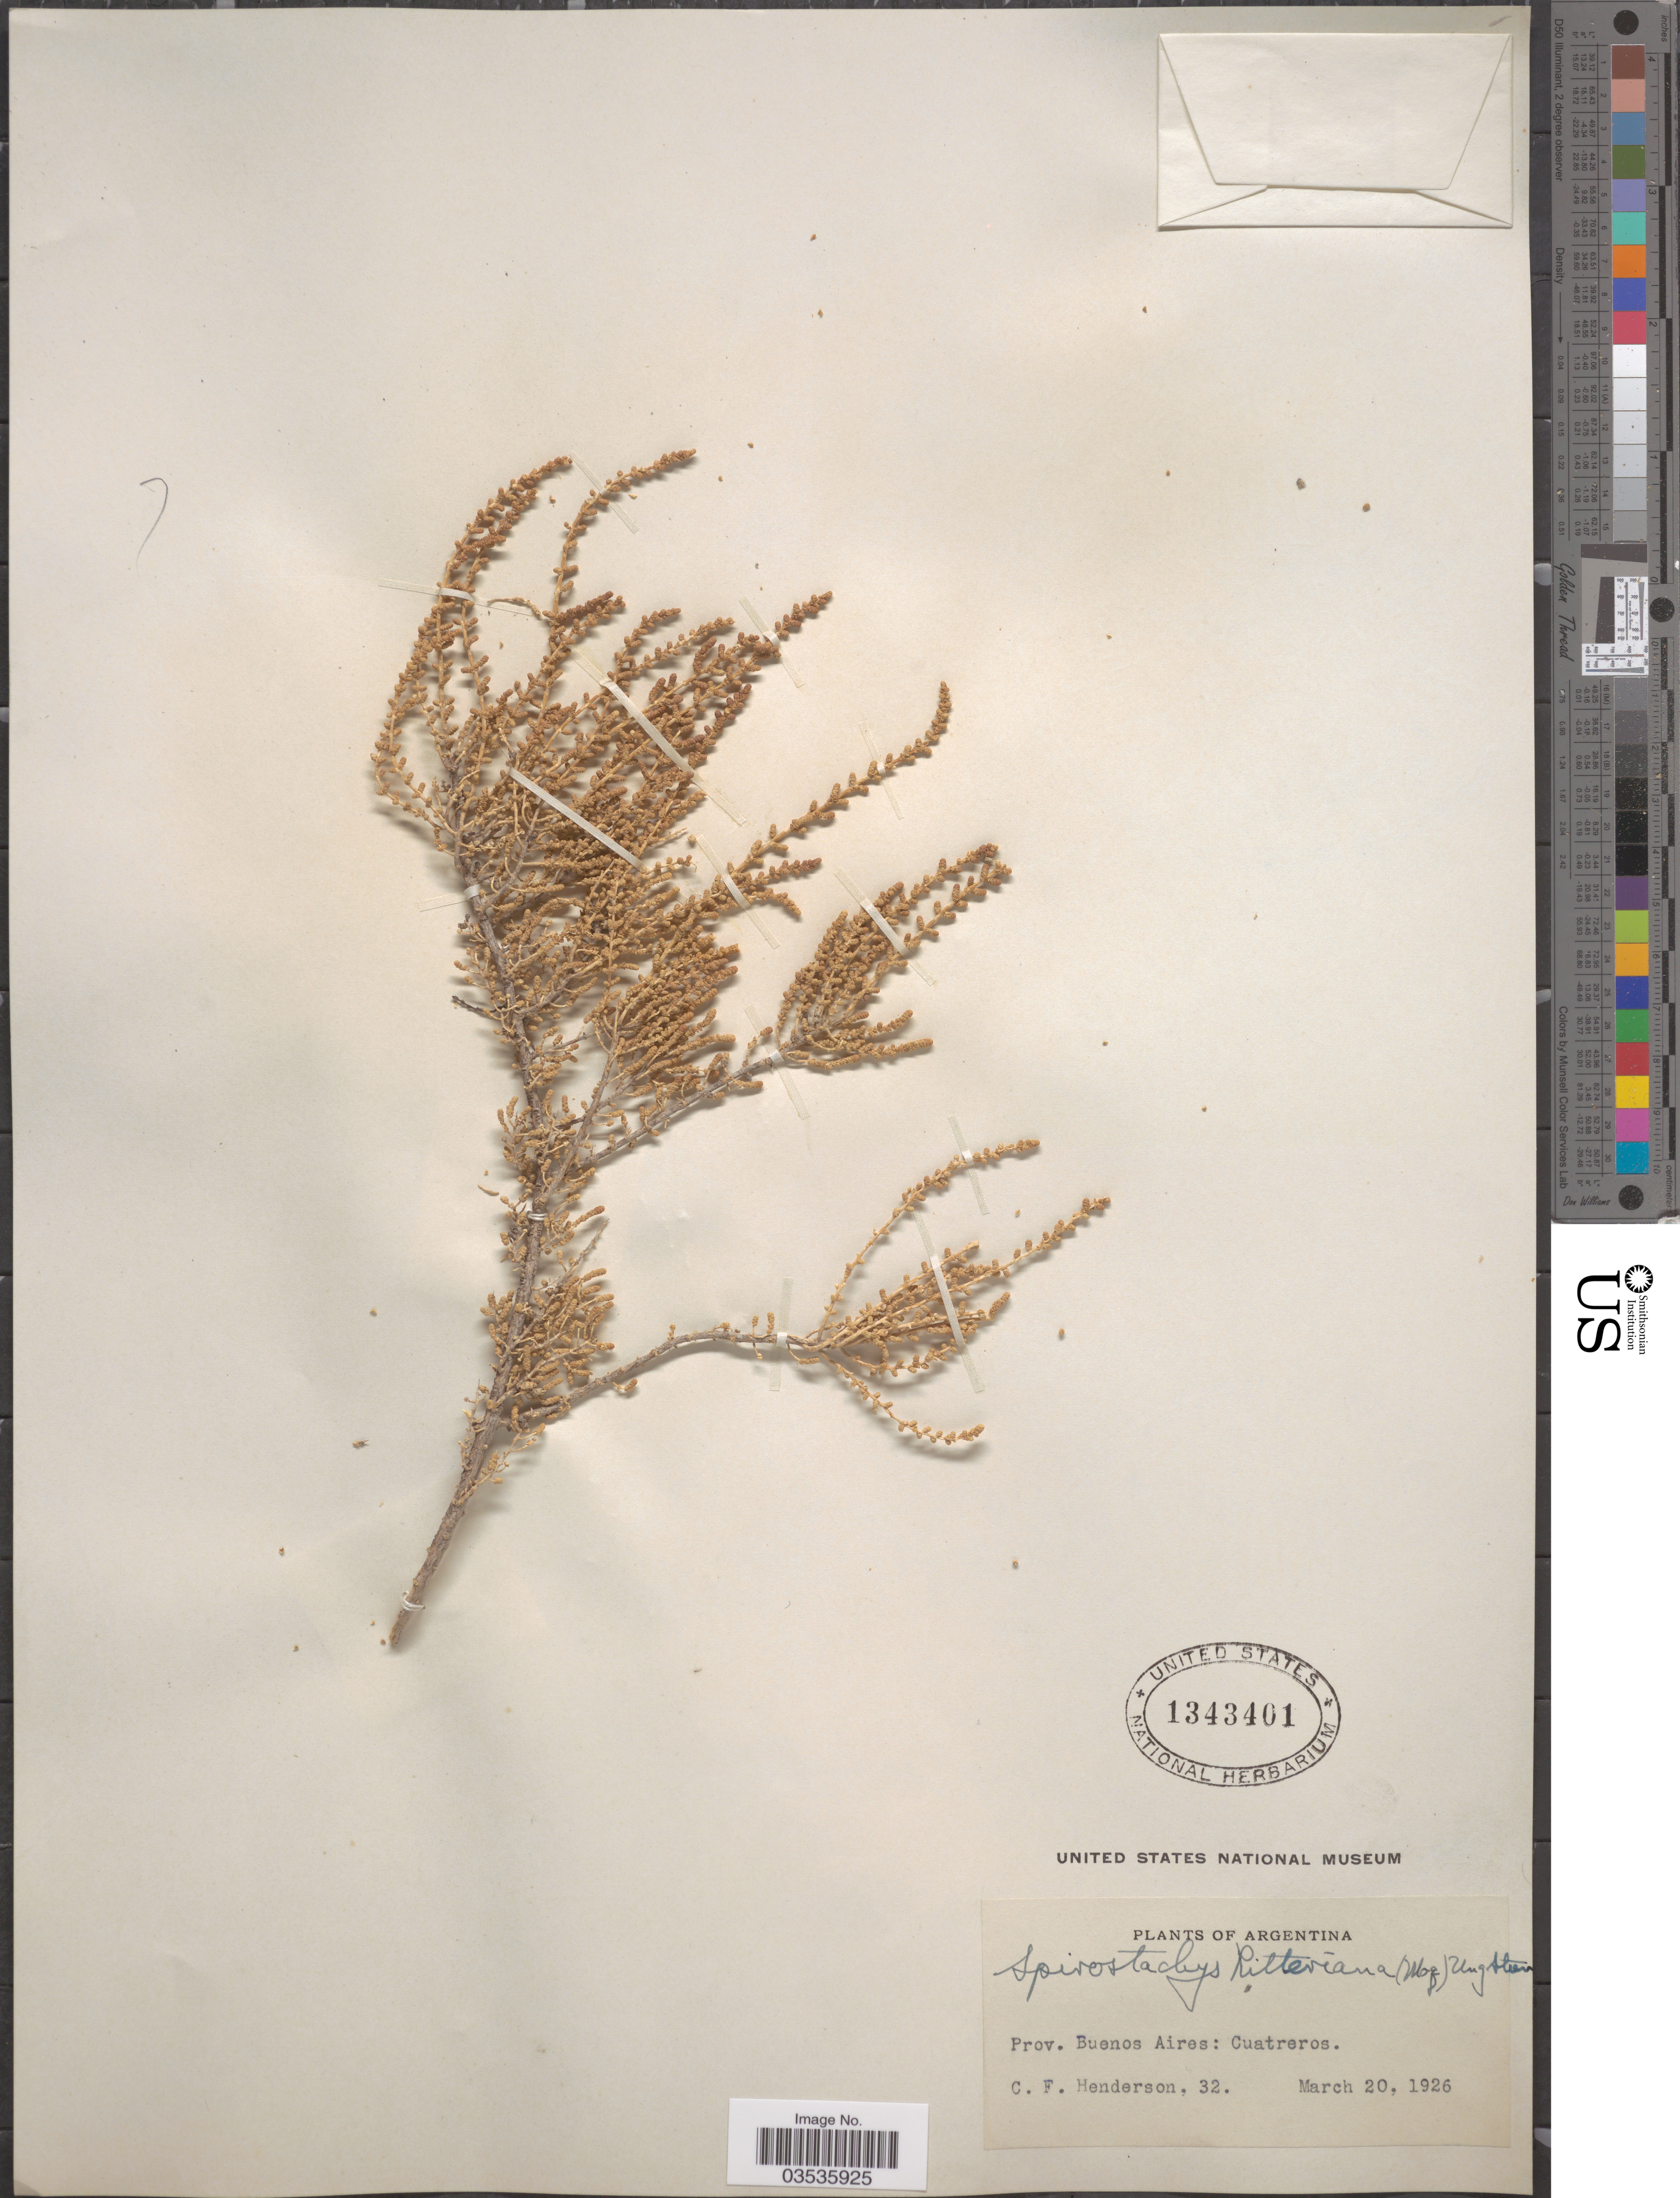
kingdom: Plantae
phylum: Tracheophyta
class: Magnoliopsida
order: Caryophyllales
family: Amaranthaceae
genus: Heterostachys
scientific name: Heterostachys ritteriana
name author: (Moq.) Ung.-Sternb.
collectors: C. Henderson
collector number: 32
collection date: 1926-03-20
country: Argentina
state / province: Buenos Aires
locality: Cuatreros.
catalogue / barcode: US 1343401